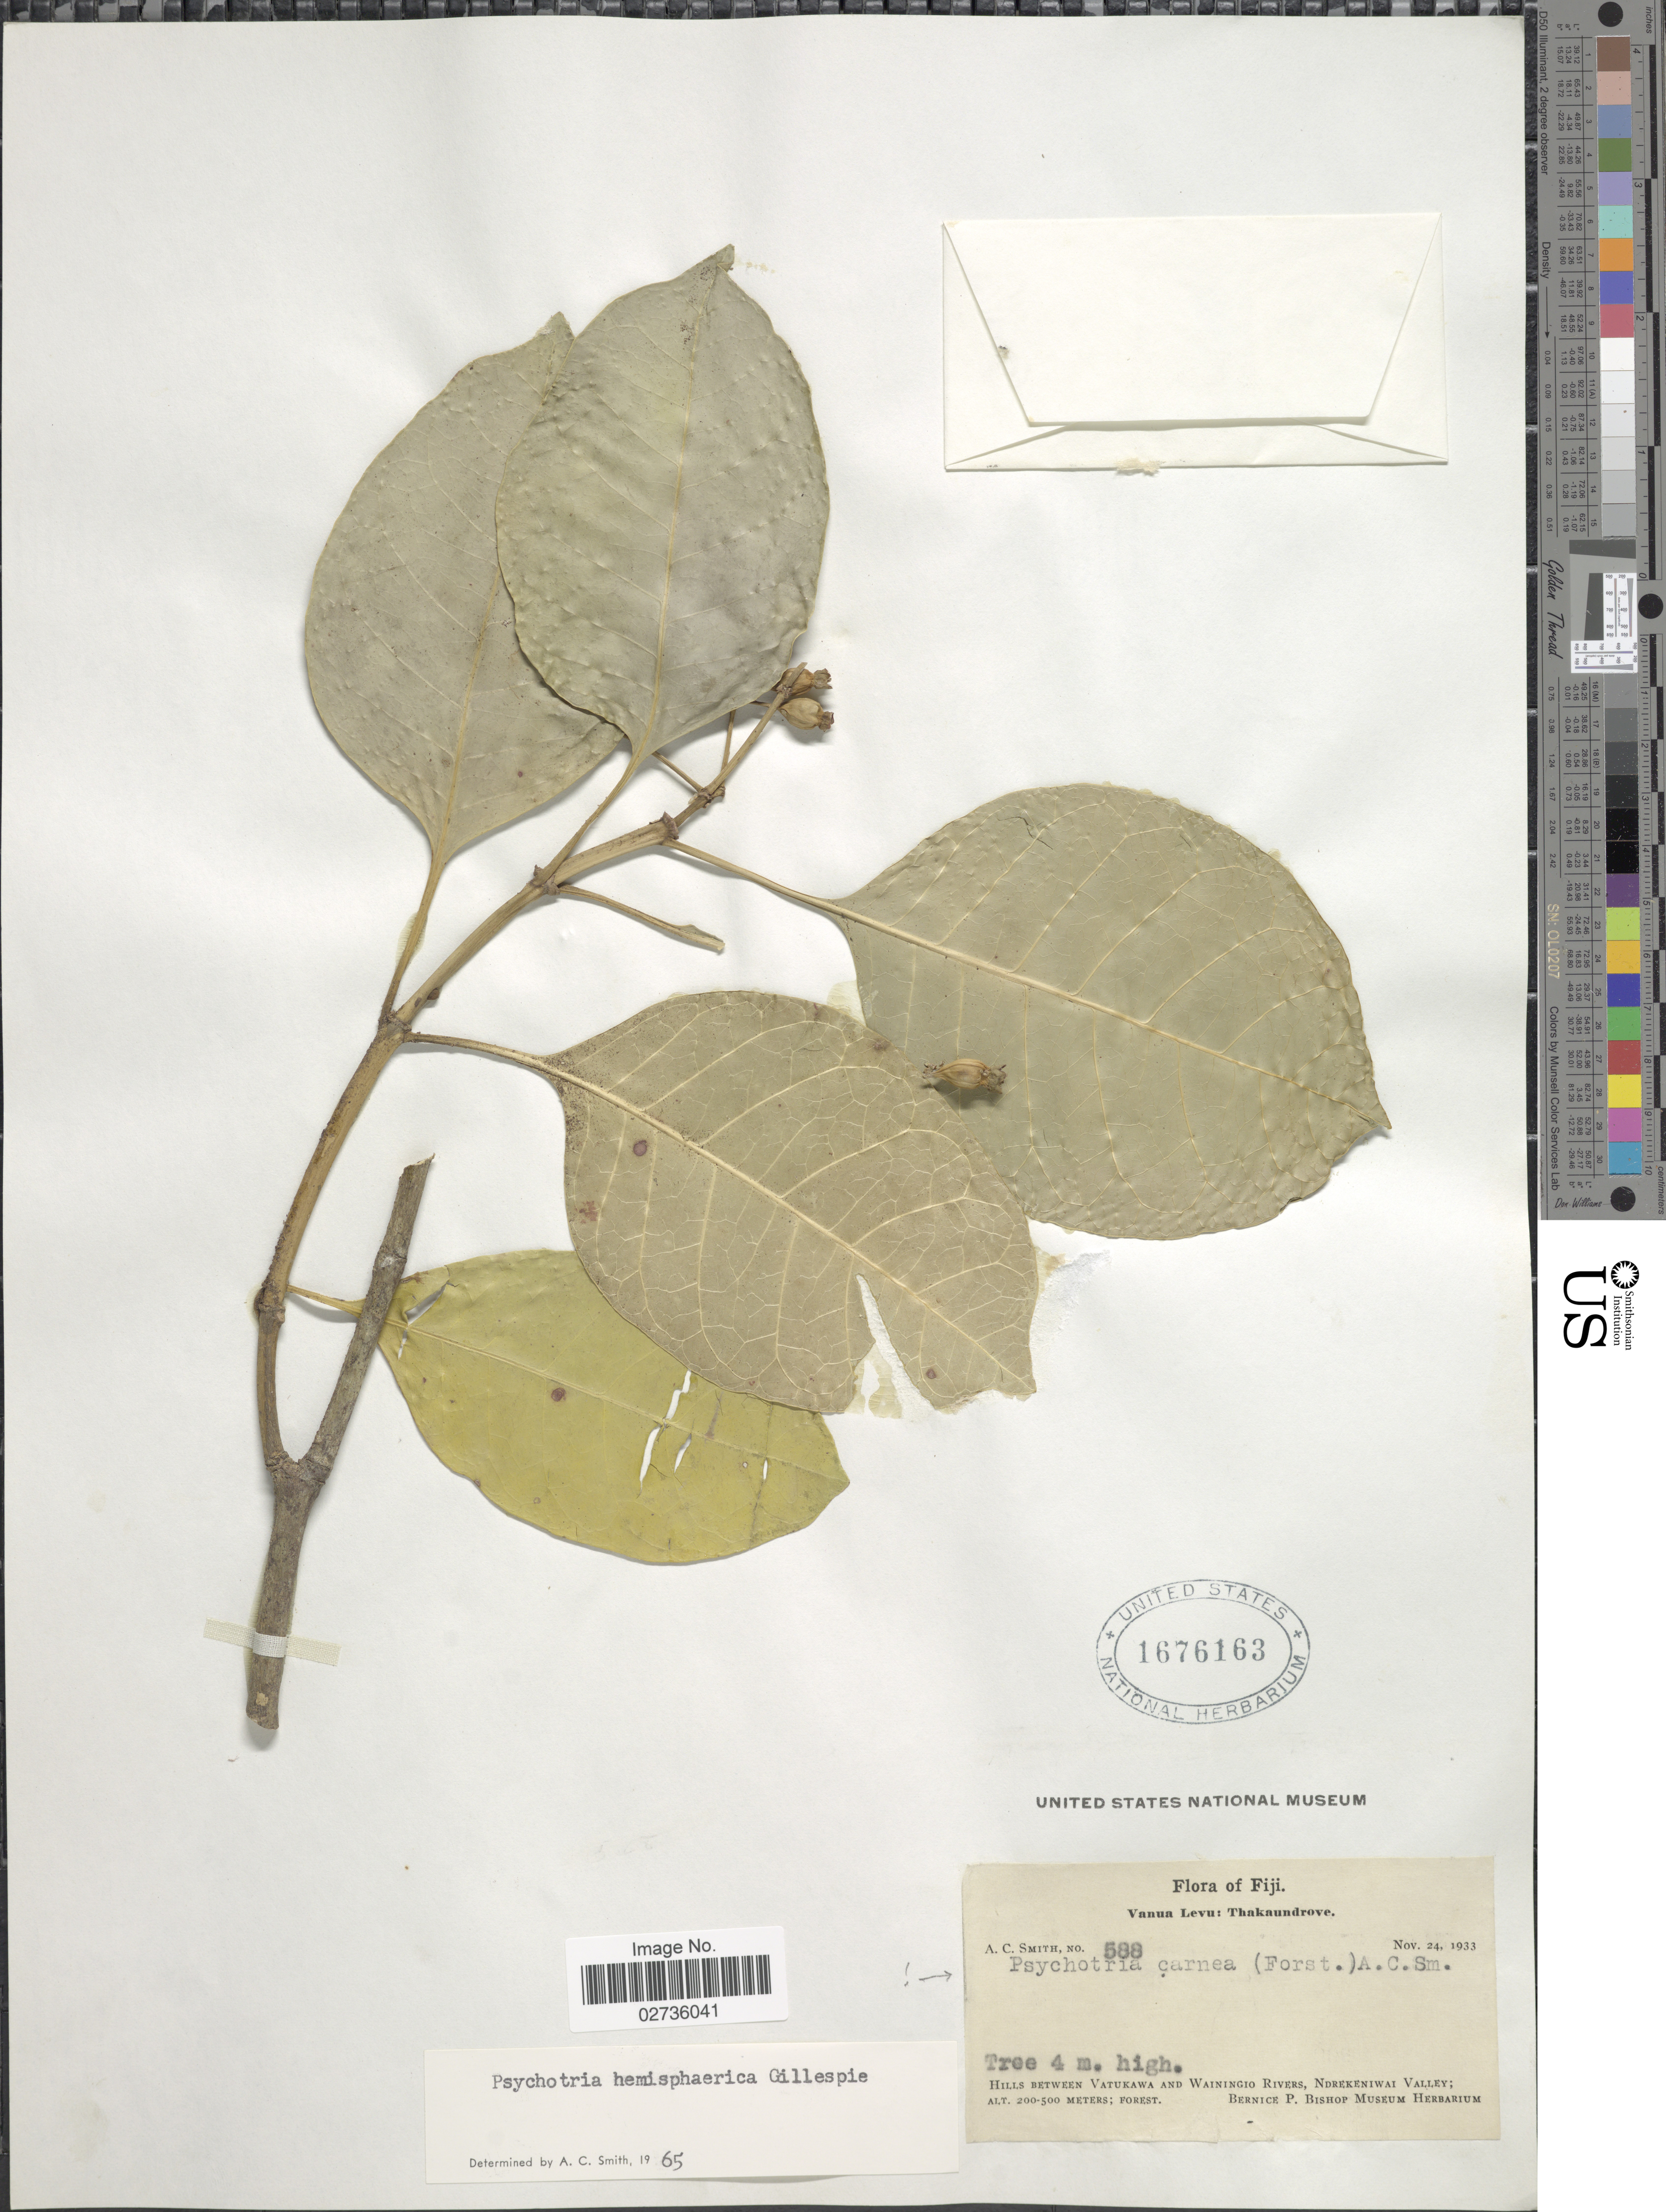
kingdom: Plantae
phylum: Tracheophyta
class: Magnoliopsida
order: Gentianales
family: Rubiaceae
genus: Psychotria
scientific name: Psychotria carnea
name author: (G. Forst.) A.C. Sm.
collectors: A. C. Smith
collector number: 588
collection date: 1933-11-24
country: Fiji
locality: Vanua Levu: Thakaundrove. Hills between Vatukawa and Wainingio Rivers, Ndrekeniwai Valley.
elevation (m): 200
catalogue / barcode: US 1676163